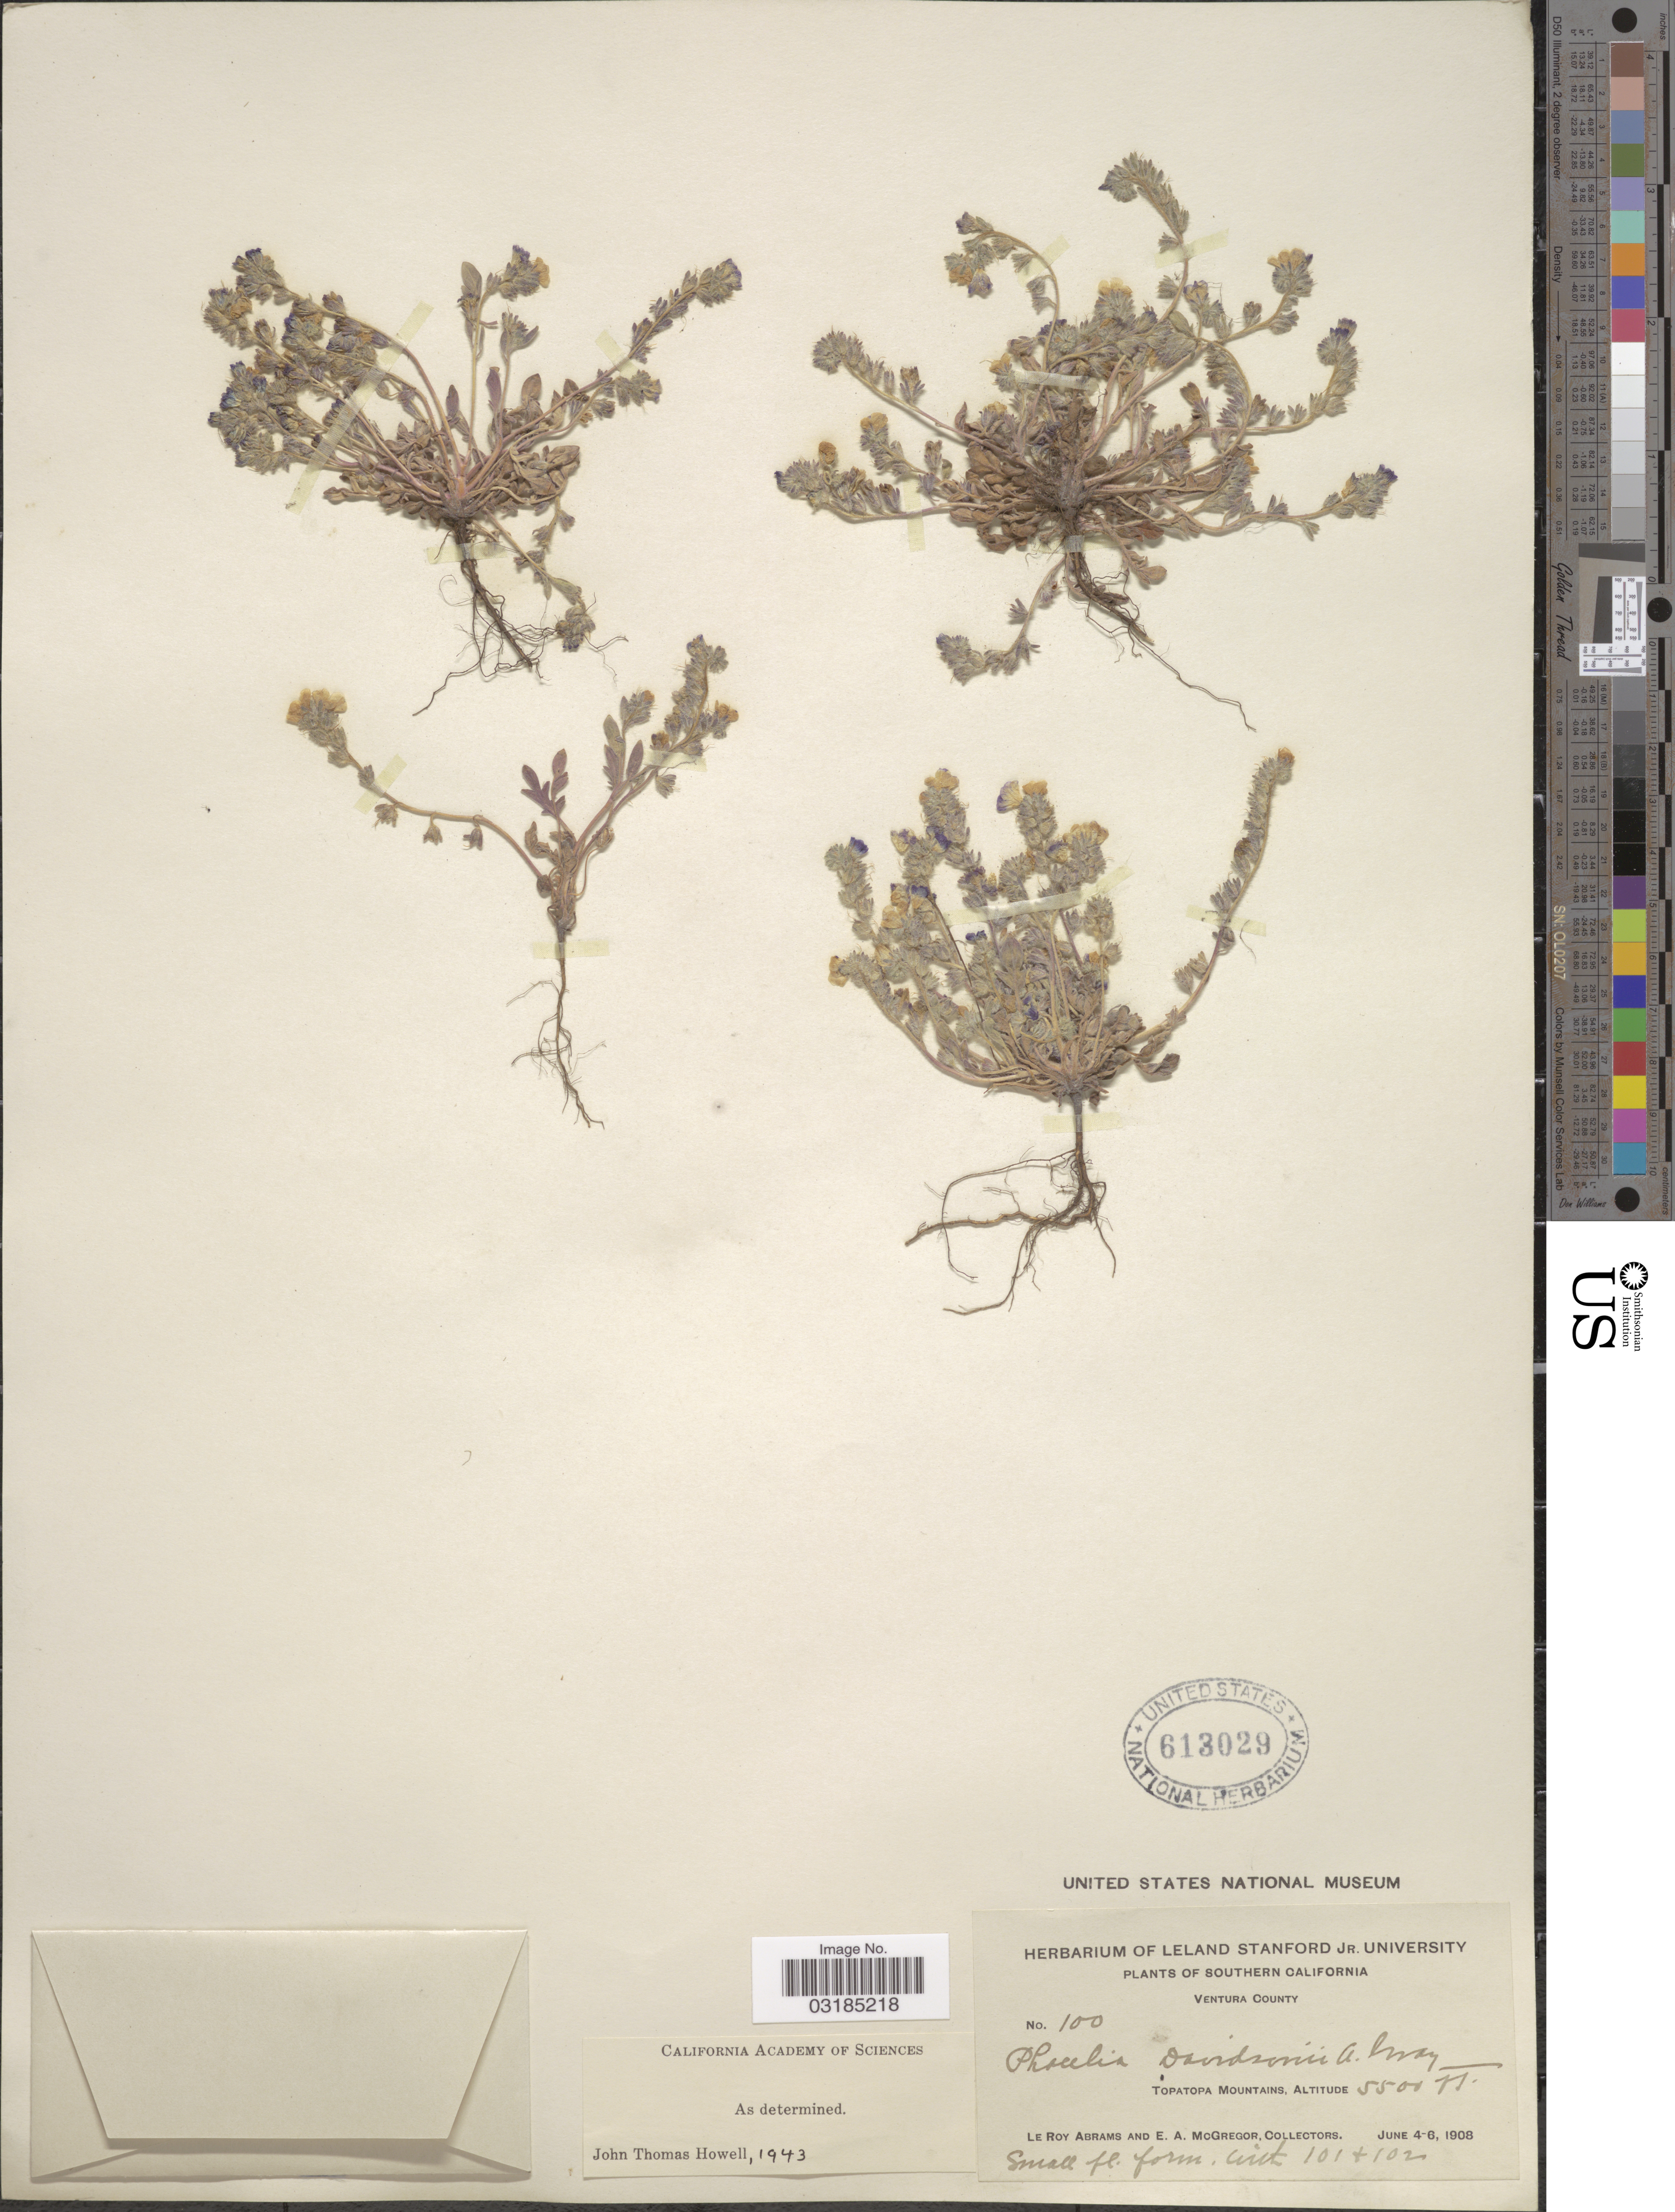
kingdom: Plantae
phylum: Tracheophyta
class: Magnoliopsida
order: Boraginales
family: Hydrophyllaceae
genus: Phacelia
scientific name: Phacelia davidsonii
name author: A. Gray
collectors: L. Abrams & E. A. McGregor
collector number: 100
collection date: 1908-06-04/1908-06-06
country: United States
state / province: California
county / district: Ventura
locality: Southern California. Ventura County. Topatopa Mountains.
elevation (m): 1676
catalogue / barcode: US 613029